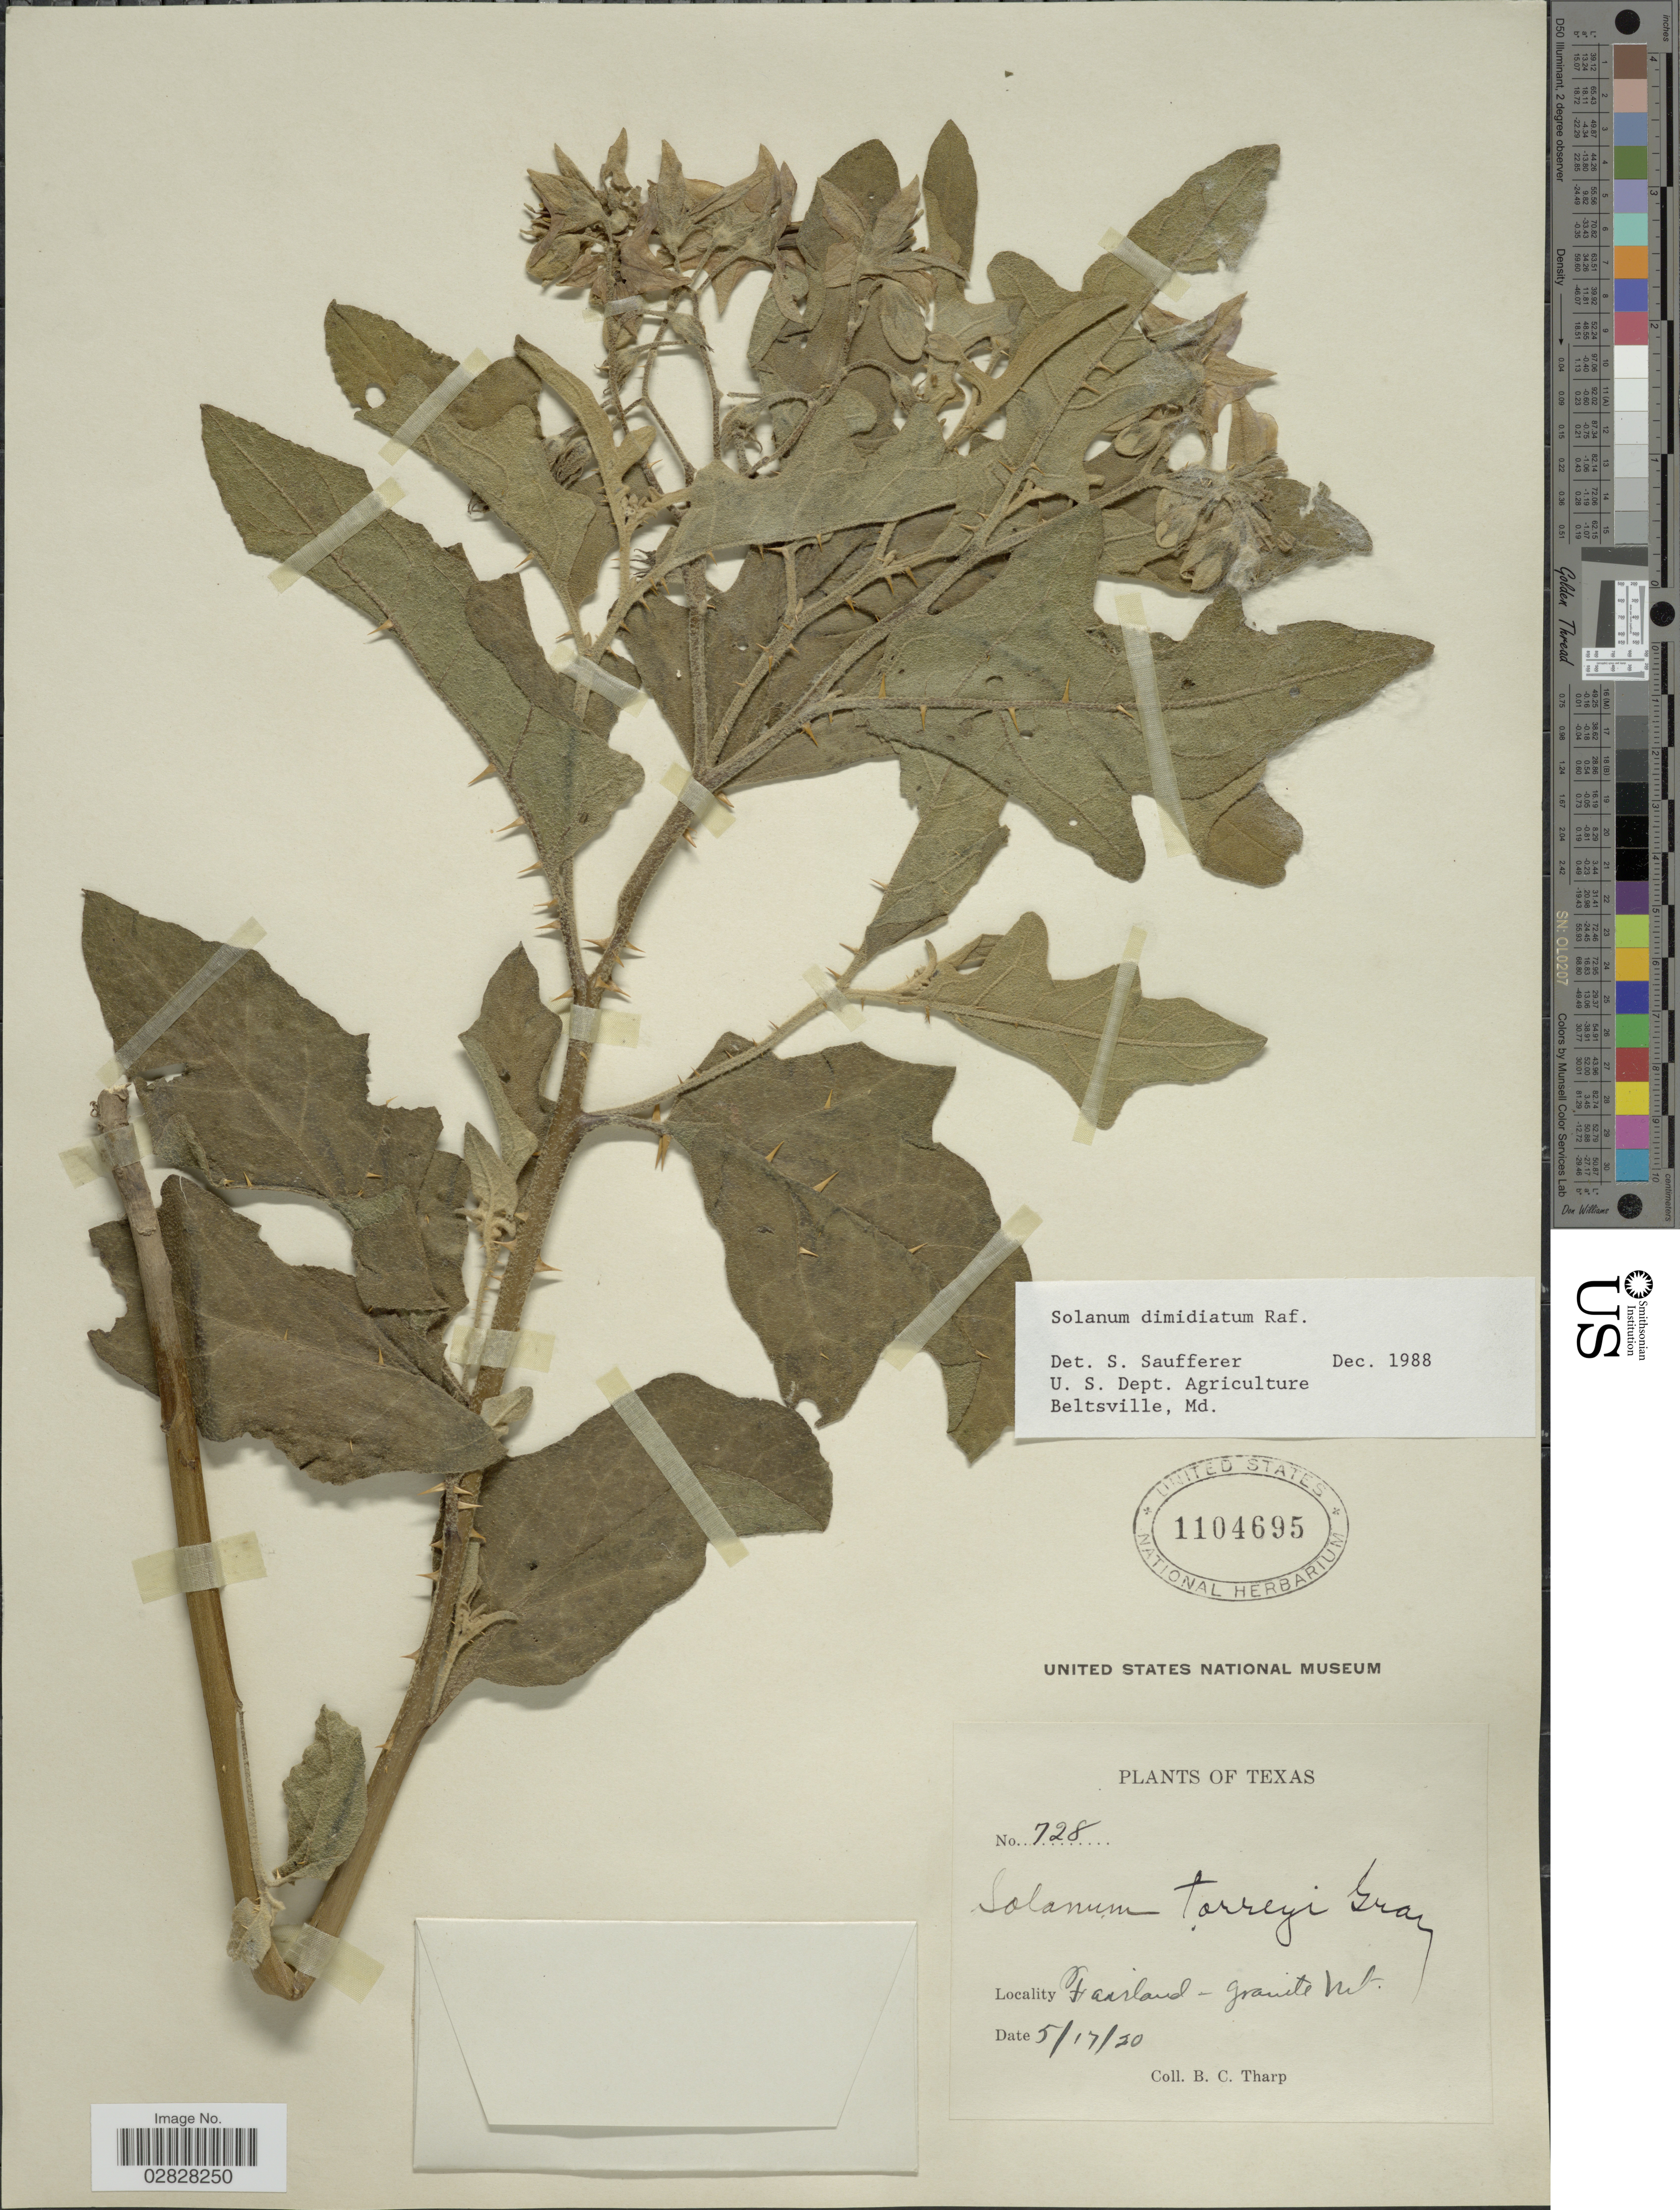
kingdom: Plantae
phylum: Tracheophyta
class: Magnoliopsida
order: Solanales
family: Solanaceae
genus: Solanum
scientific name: Solanum dimidiatum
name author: Raf.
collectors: B. C. Tharp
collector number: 728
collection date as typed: Transcribed d/m/y: 17/5/20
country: United States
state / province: Texas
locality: Fairland- granite Mt.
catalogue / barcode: US 1104695